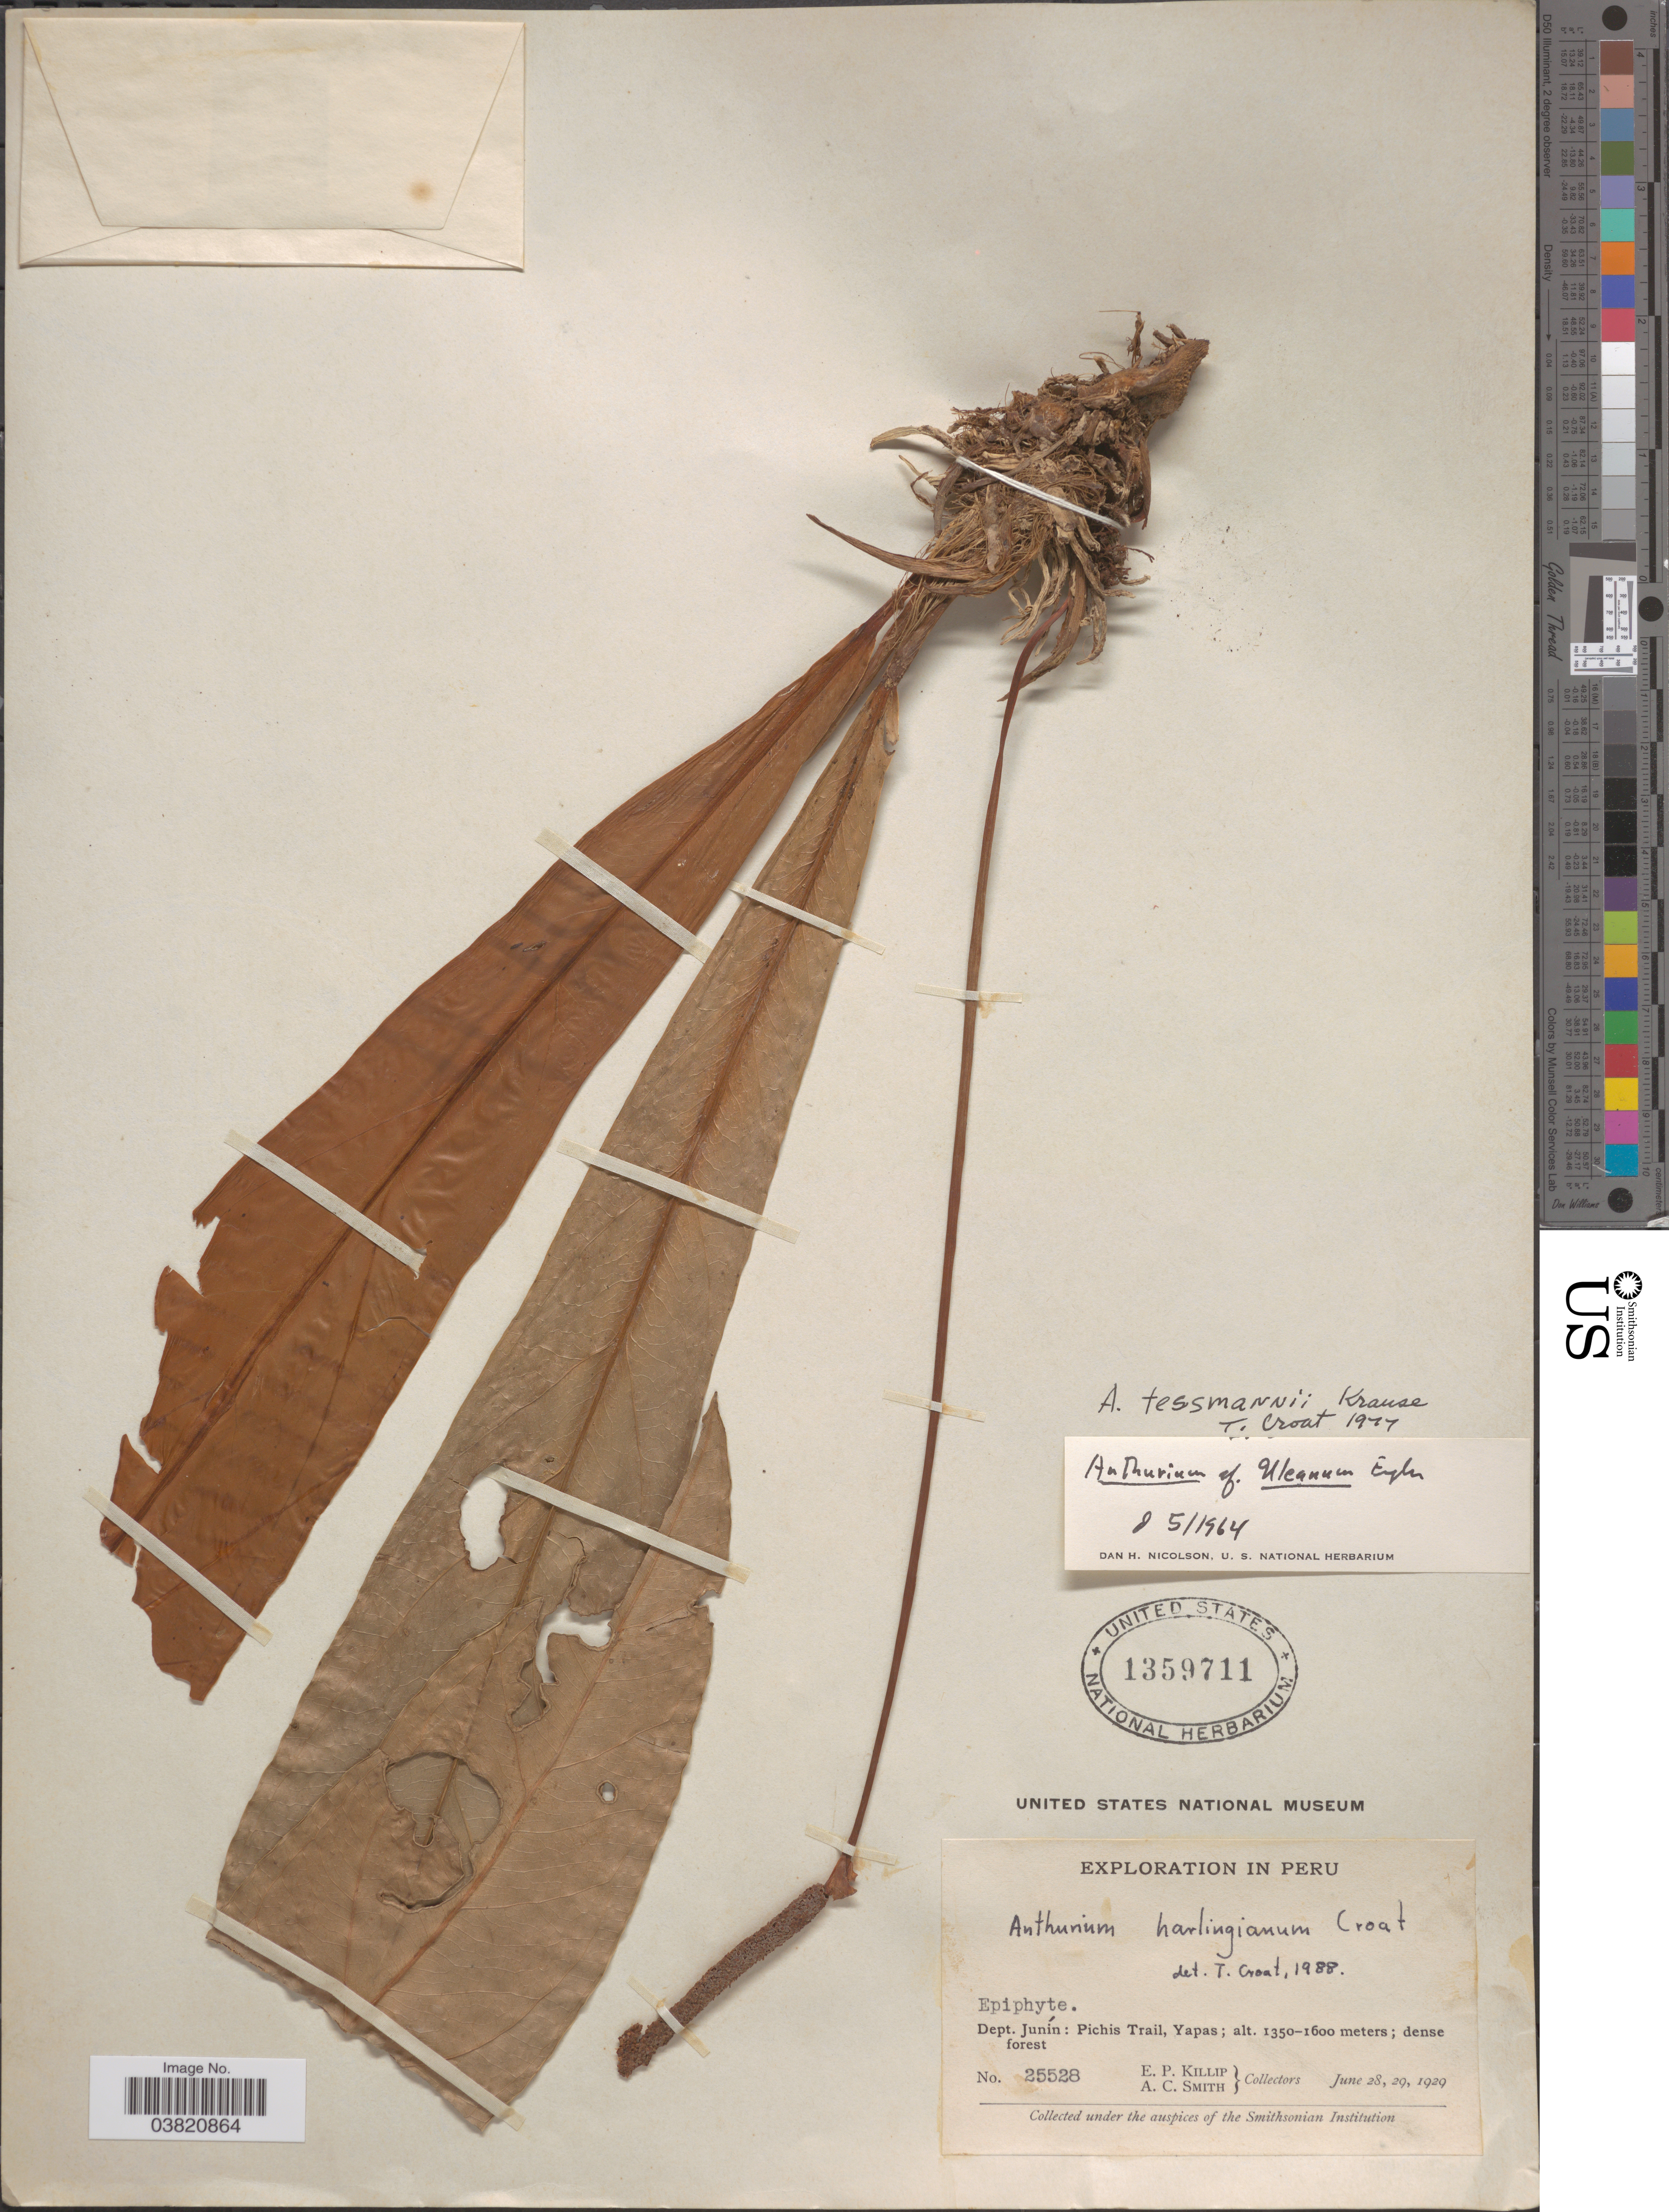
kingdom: Plantae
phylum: Tracheophyta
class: Liliopsida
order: Alismatales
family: Araceae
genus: Anthurium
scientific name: Anthurium harlingianum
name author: Croat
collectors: E. P. Killip & A. C. Smith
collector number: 25528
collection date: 1929-06-28/1929-06-29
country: Peru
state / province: Junín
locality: Dept. Junín: Pichis Trail, Yapas.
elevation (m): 1350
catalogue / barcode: US 1359711